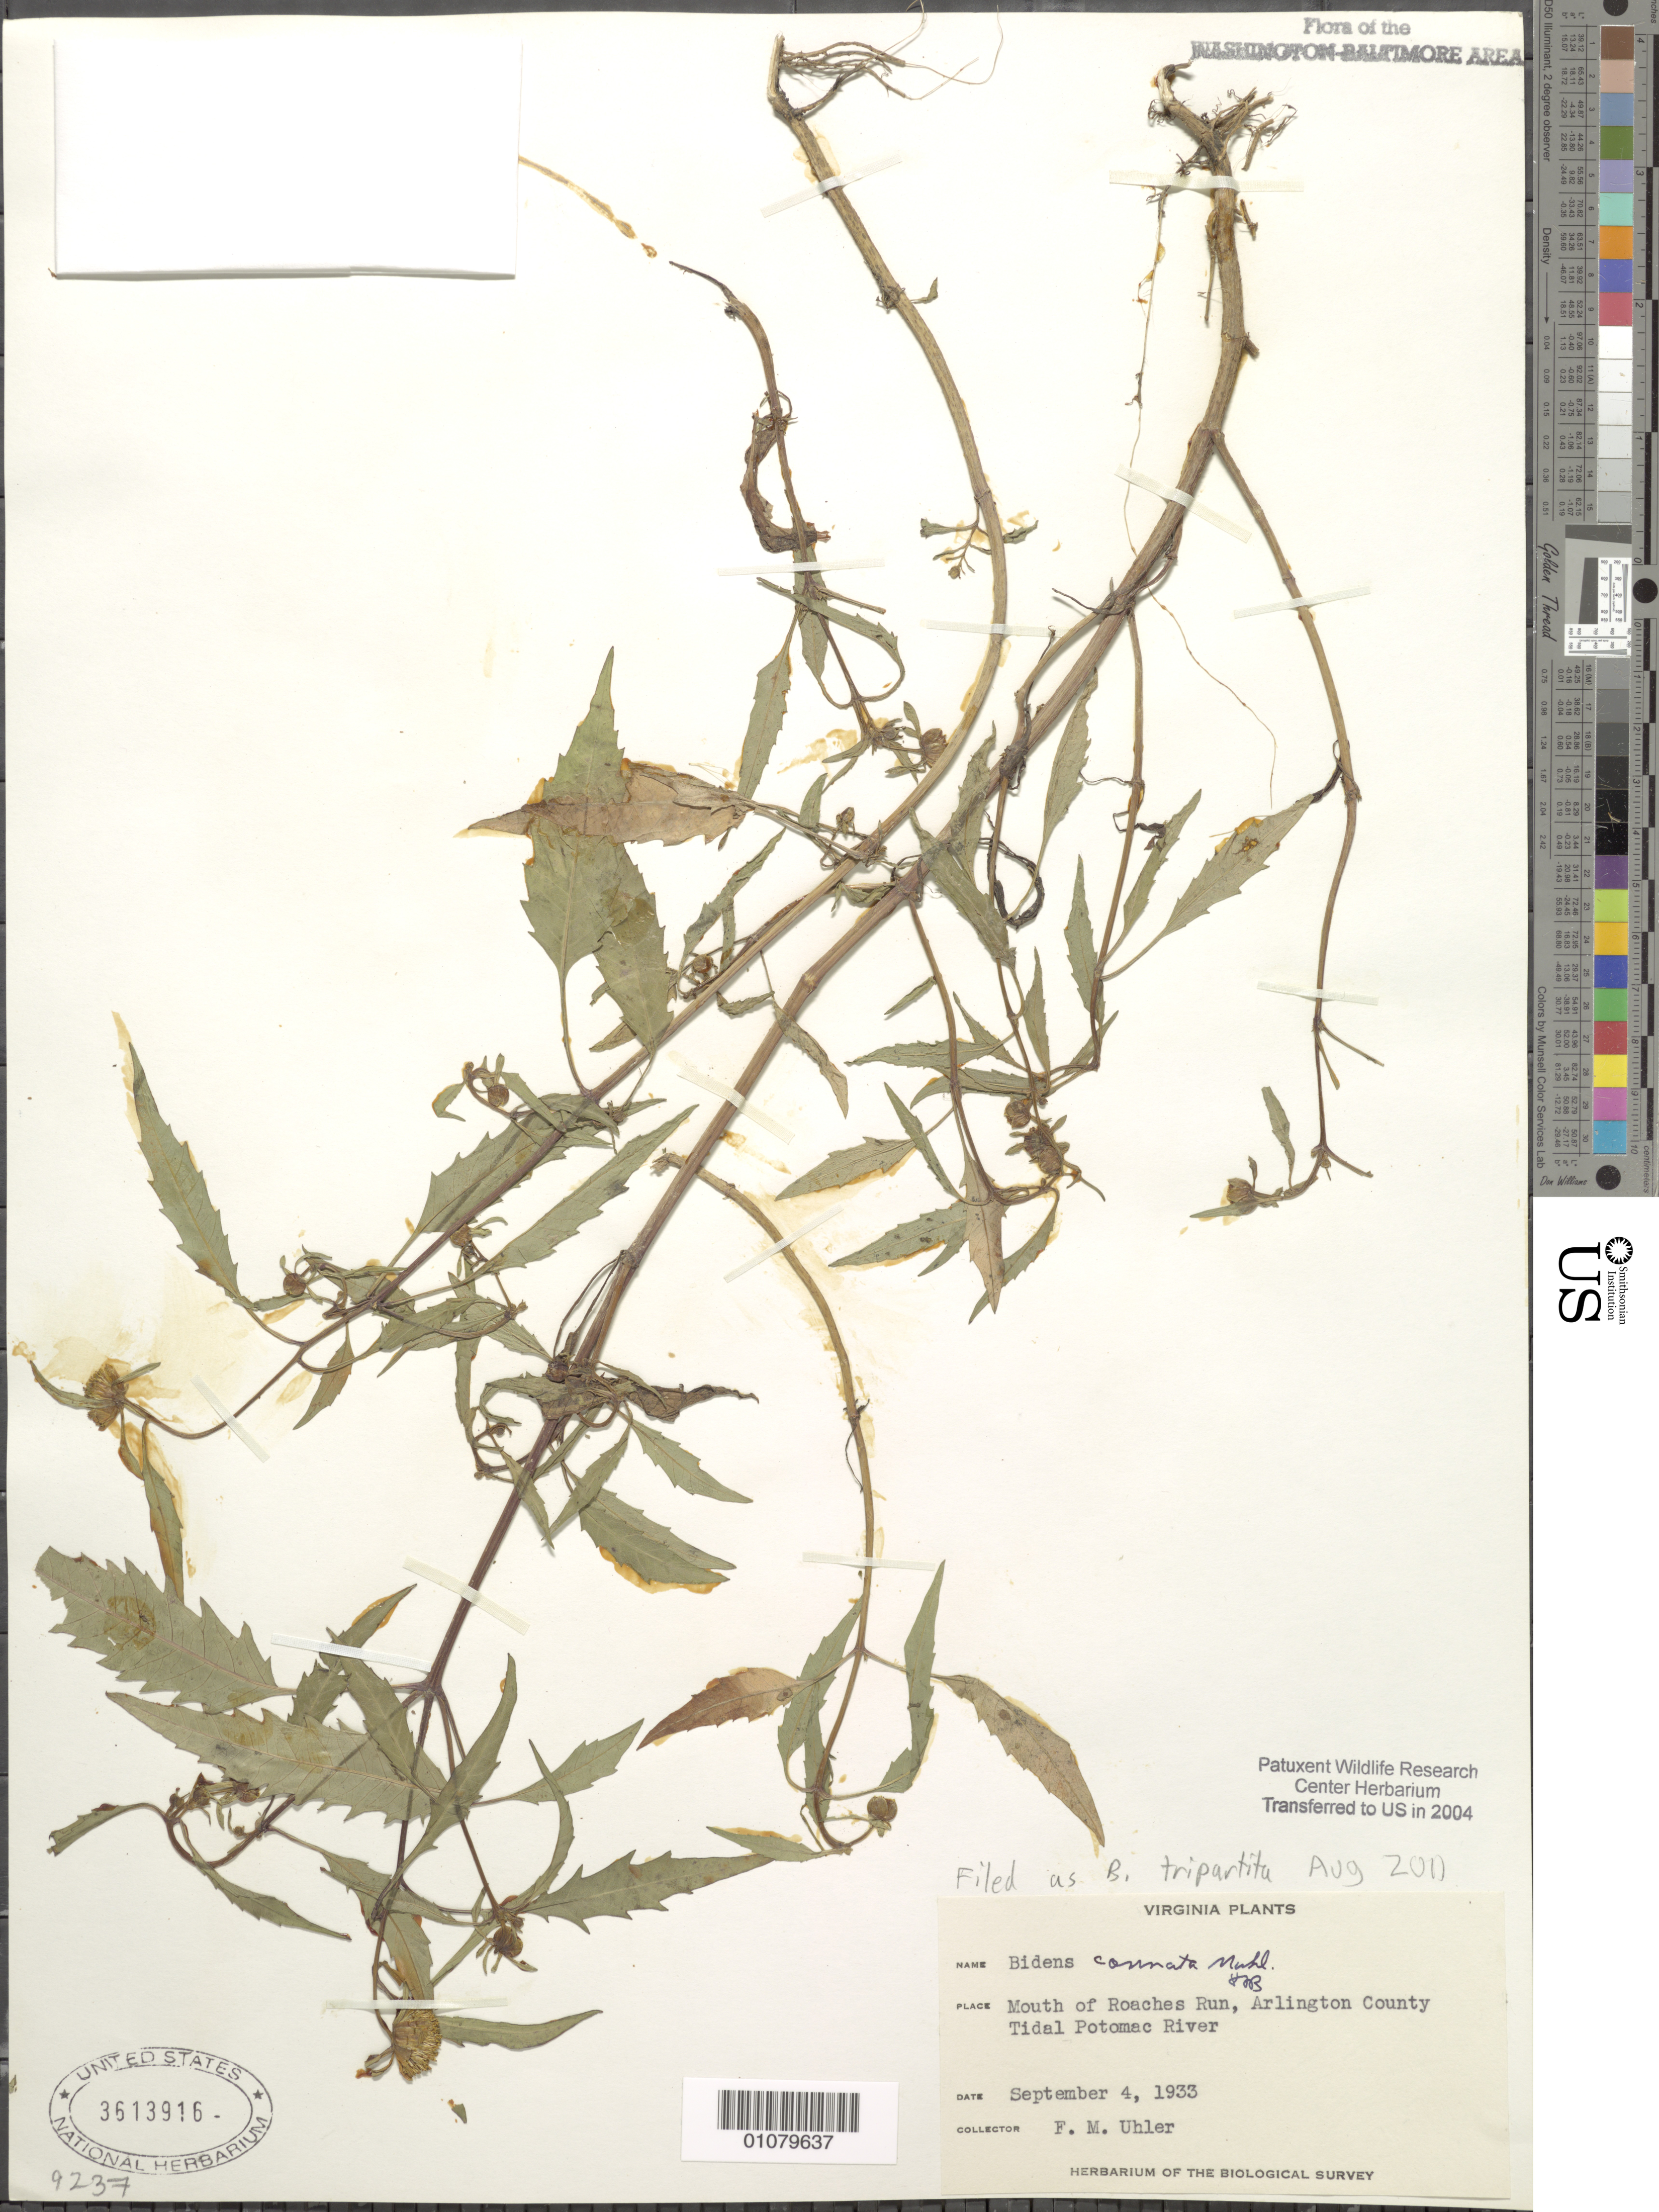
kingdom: Plantae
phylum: Tracheophyta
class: Magnoliopsida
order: Asterales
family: Asteraceae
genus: Bidens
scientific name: Bidens tripartita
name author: L.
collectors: F. M. Uhler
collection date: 1933-09-04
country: United States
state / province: Virginia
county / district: Arlington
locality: Mouth of Roaches Run.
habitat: Tidal Potomac River.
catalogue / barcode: US 3613916